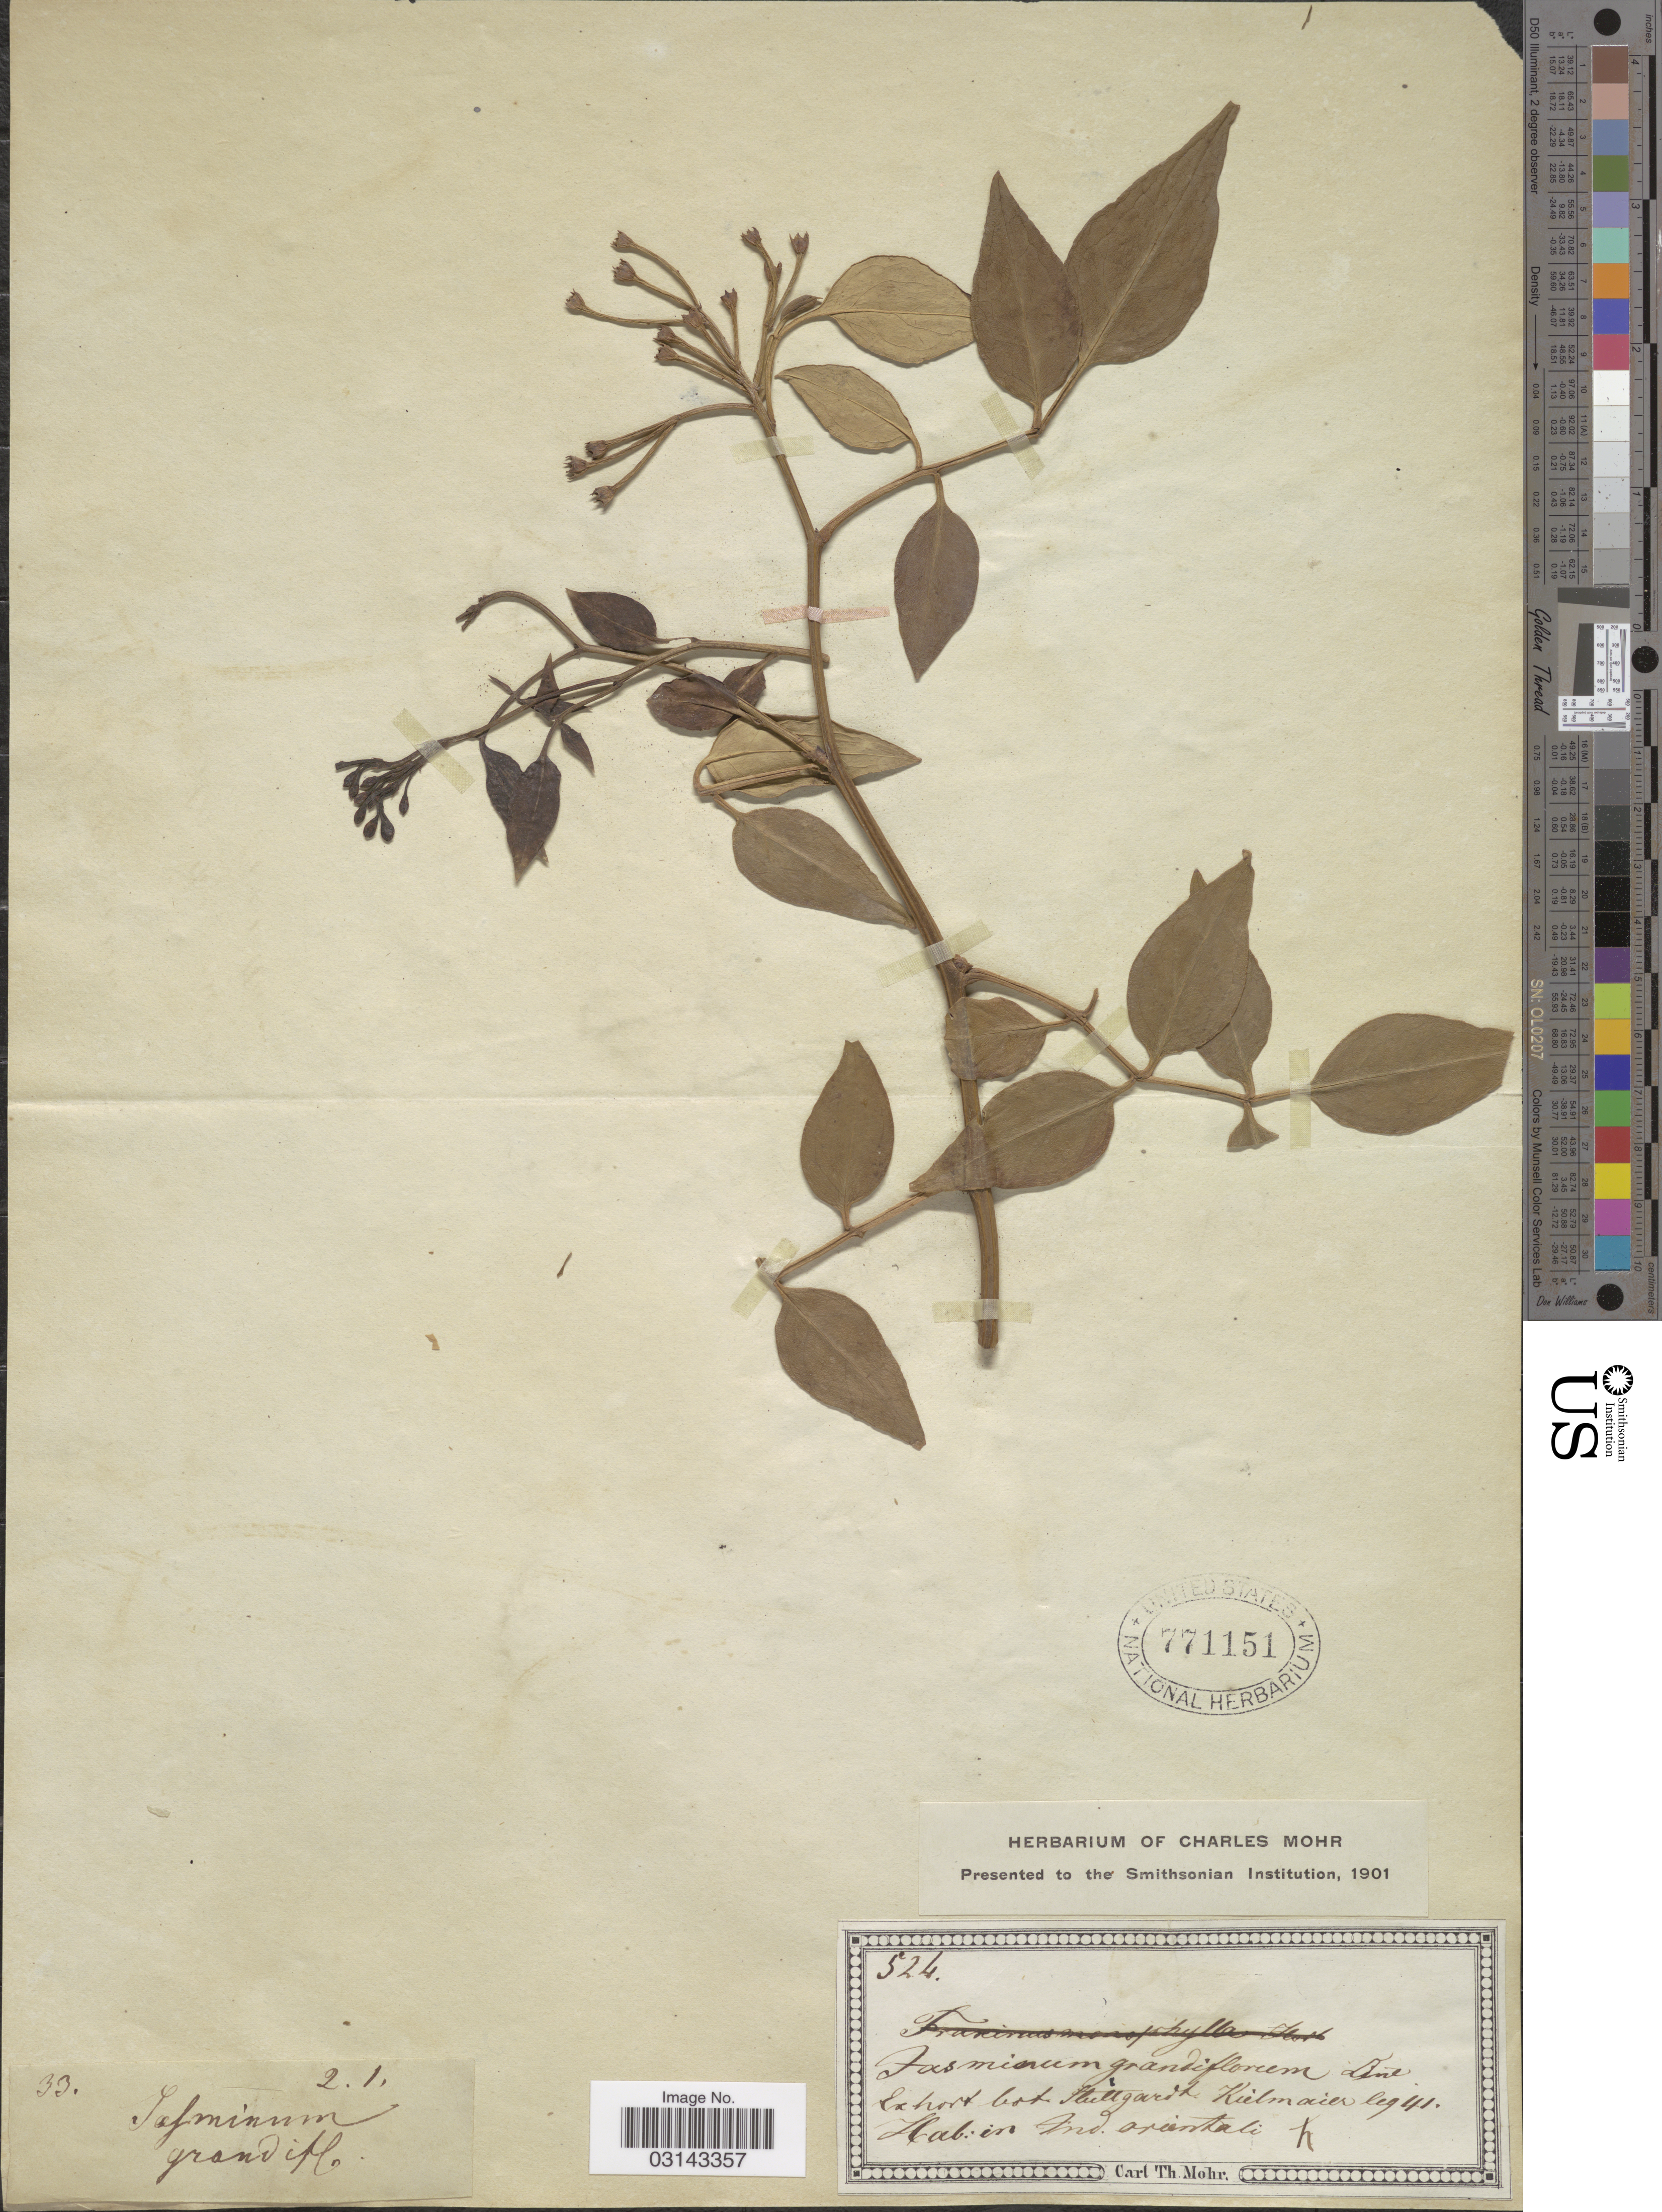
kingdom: Plantae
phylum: Tracheophyta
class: Magnoliopsida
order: Lamiales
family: Oleaceae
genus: Jasminum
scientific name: Jasminum grandiflorum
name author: L.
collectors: Kielmaier, --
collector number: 524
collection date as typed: Transcribed d/m/y: //41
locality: Ind. orientali.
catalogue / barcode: US 771151